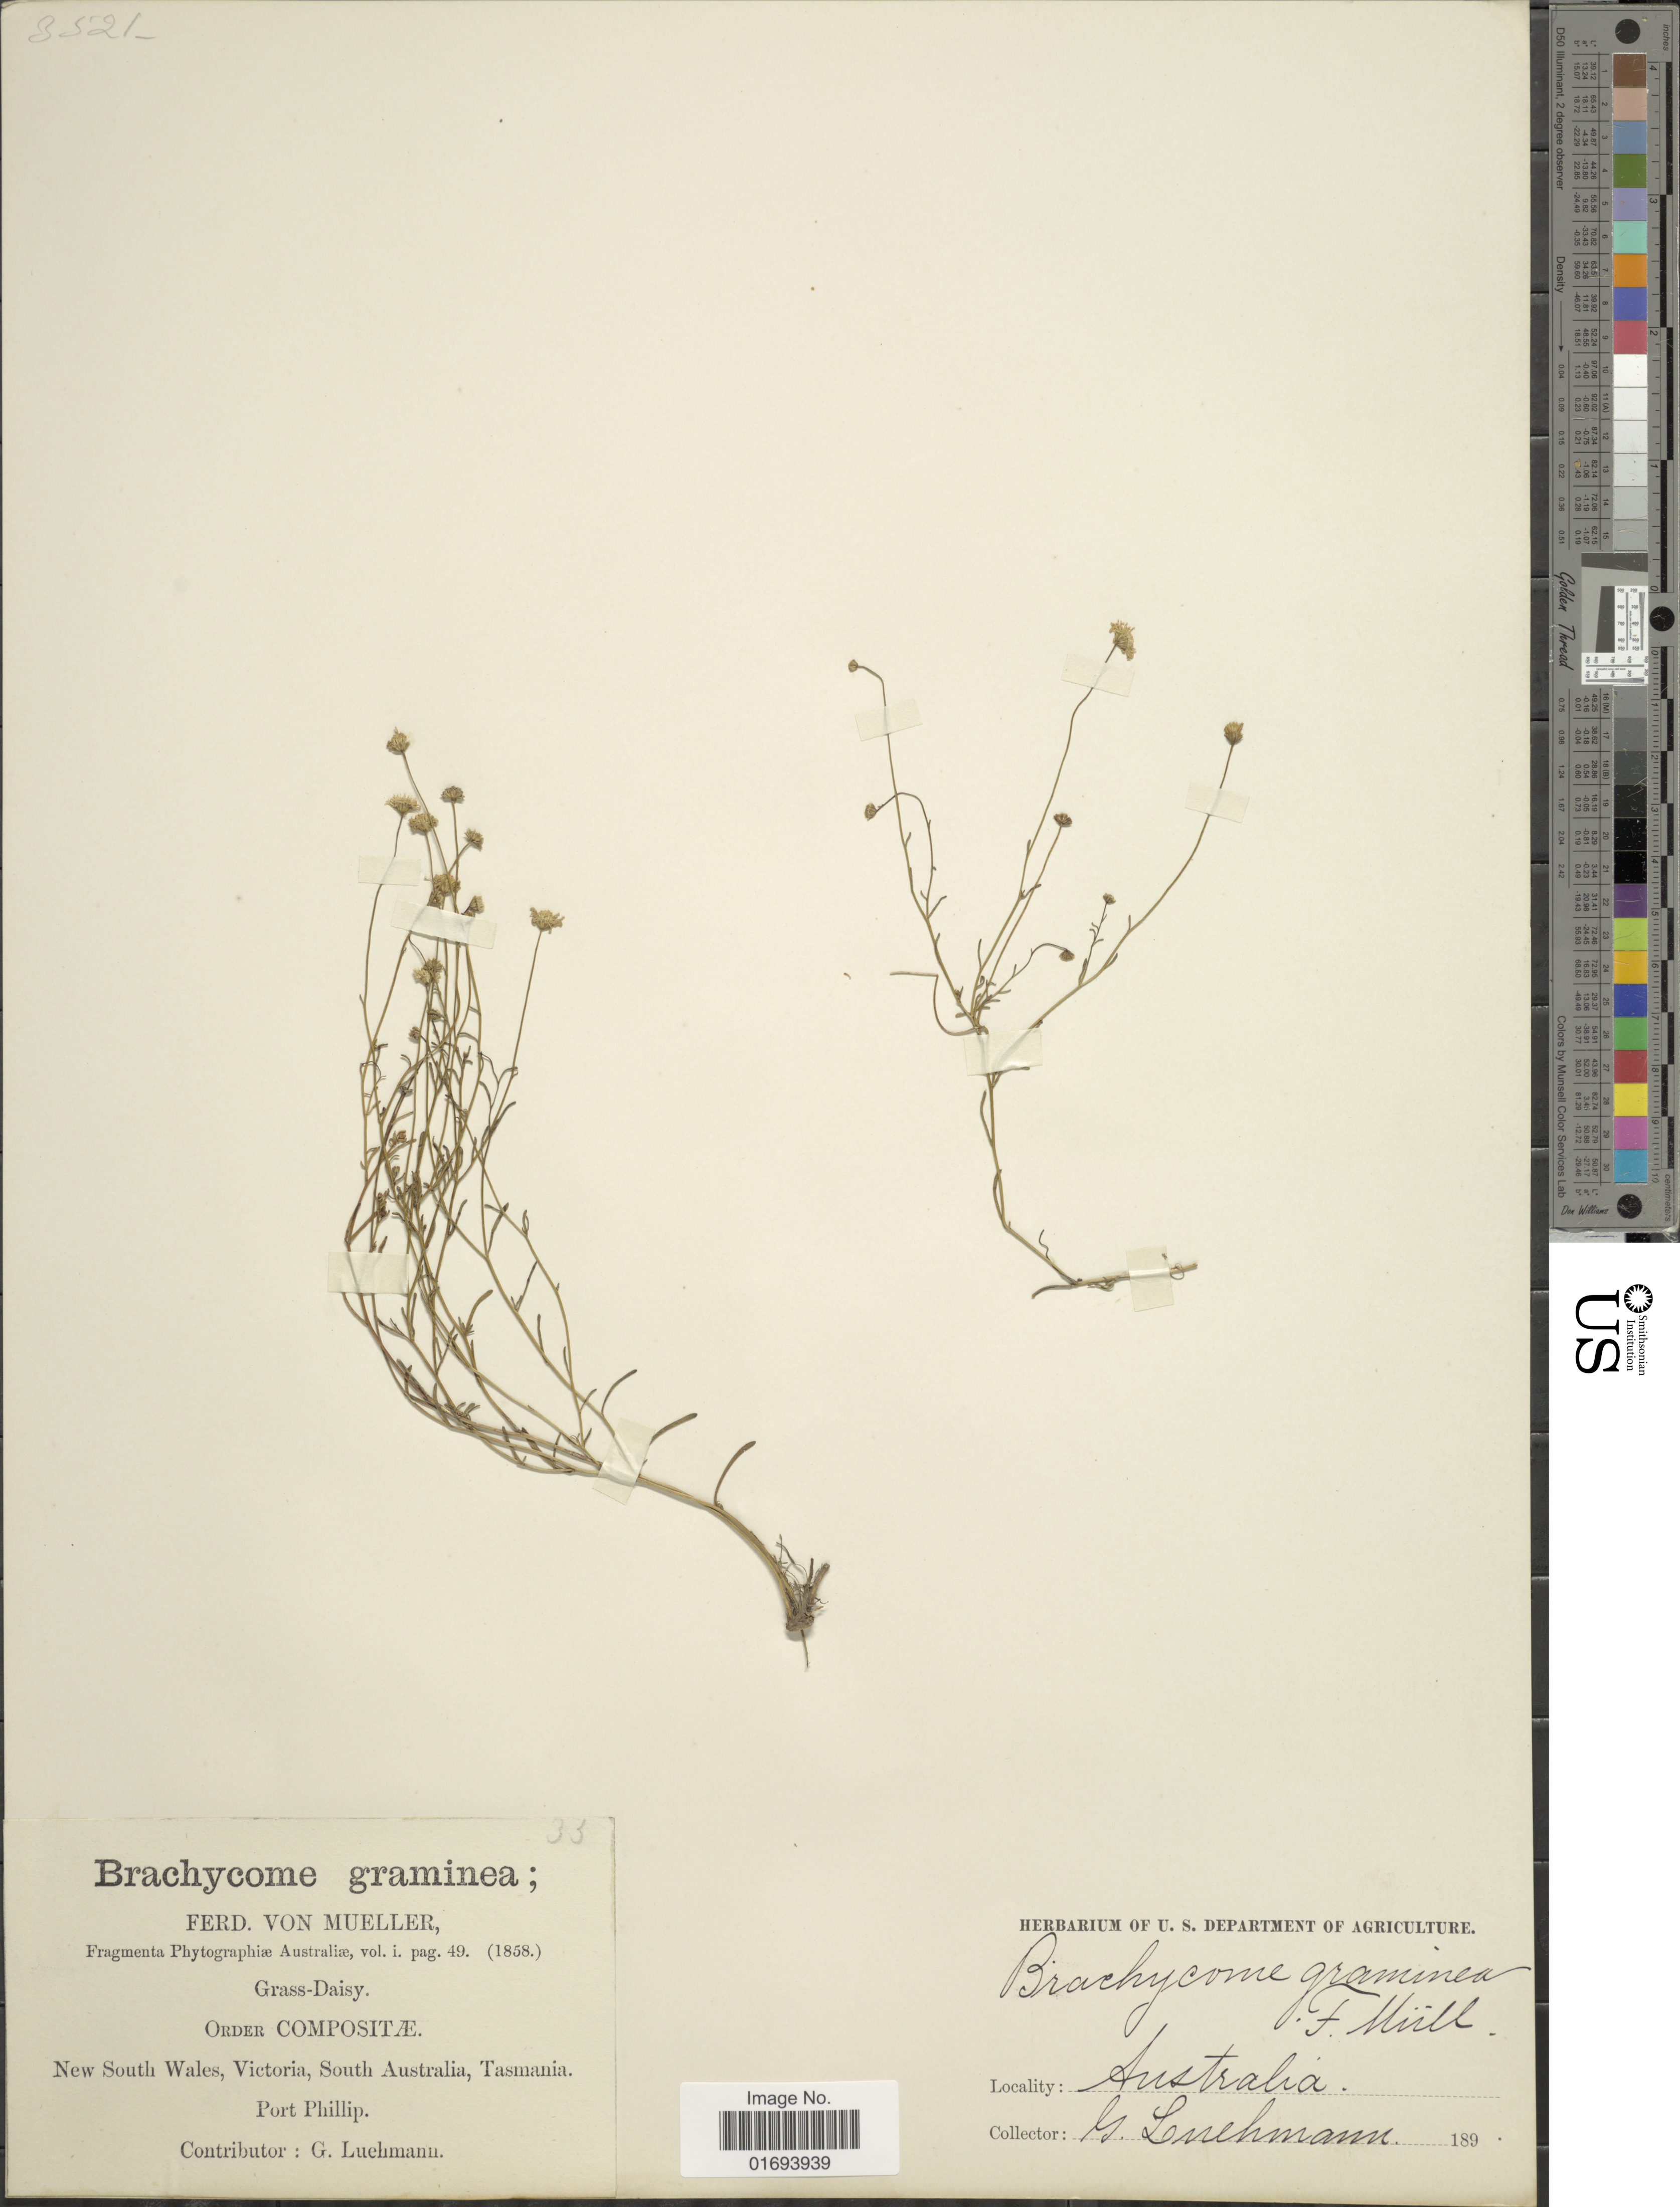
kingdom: Plantae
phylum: Tracheophyta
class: Magnoliopsida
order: Asterales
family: Asteraceae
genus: Brachyscome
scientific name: Brachyscome graminea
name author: (Labill.) F. Muell.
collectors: G. Luehman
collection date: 1858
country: Australia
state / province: Victoria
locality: New South Wales, Victoria, South Australia, Tasmania. Port Phillip. Australia